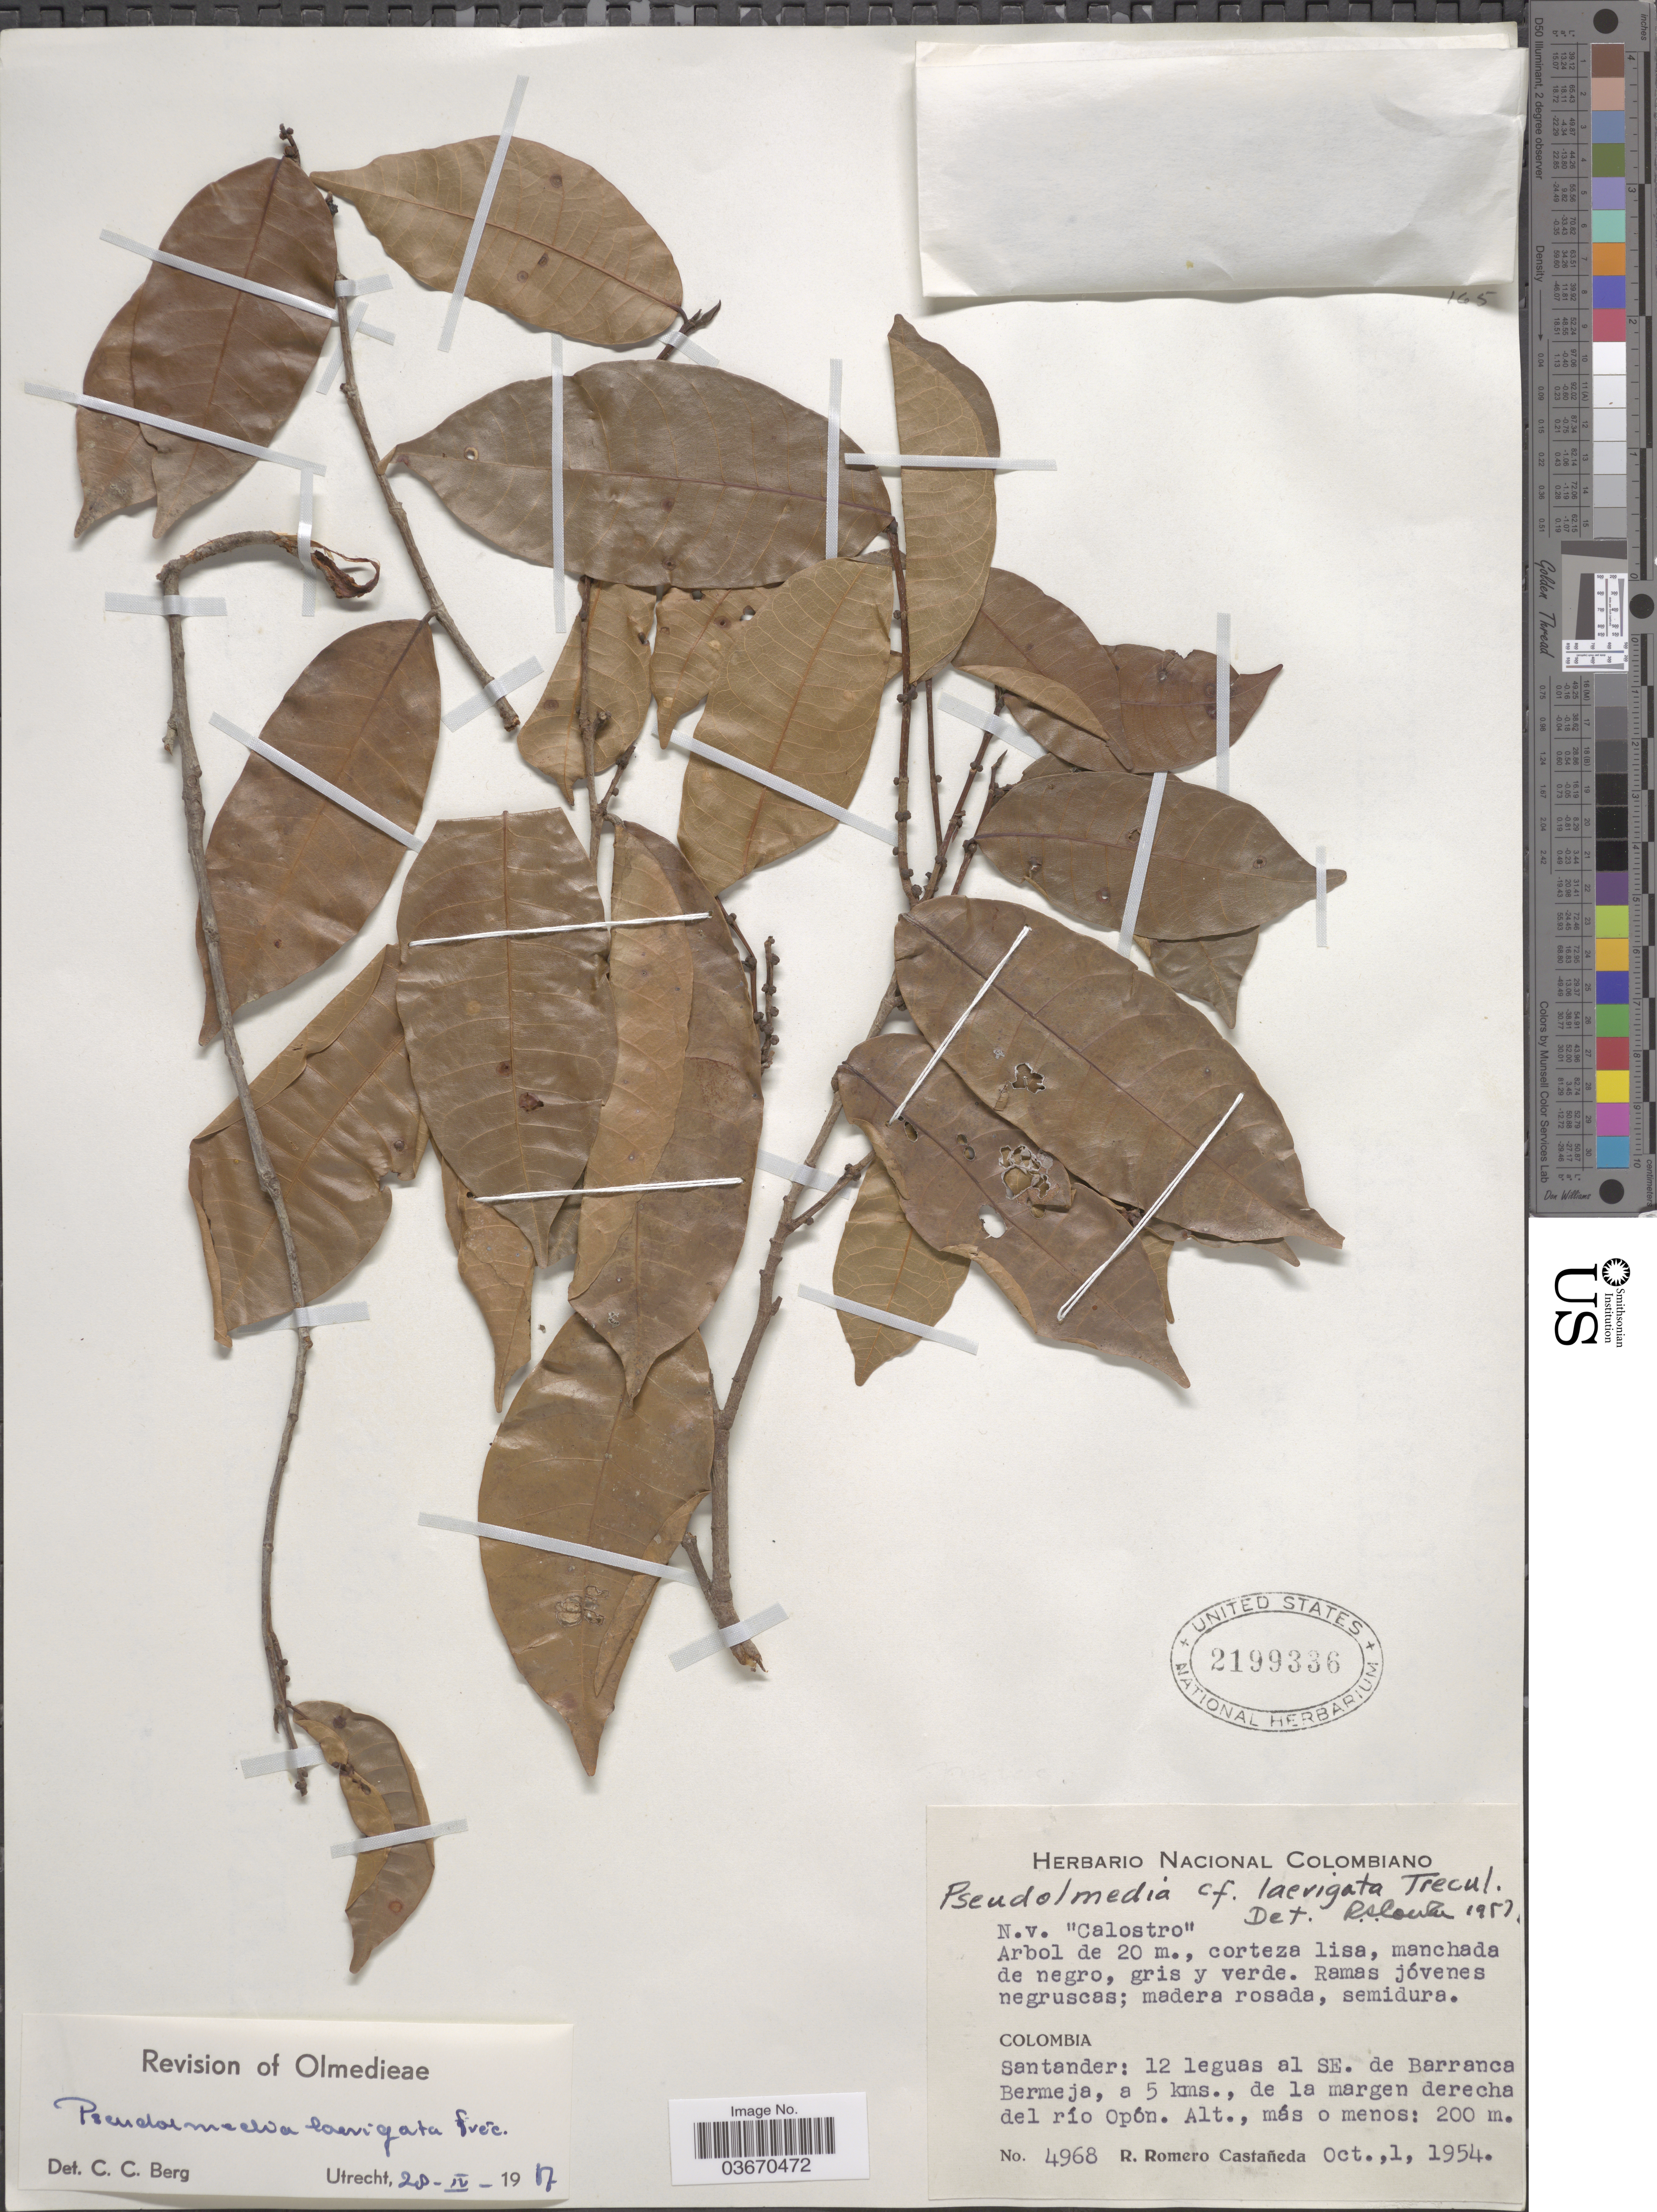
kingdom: Plantae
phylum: Tracheophyta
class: Magnoliopsida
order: Rosales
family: Moraceae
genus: Pseudolmedia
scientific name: Pseudolmedia laevigata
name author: Trécul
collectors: R. Romero Castañeda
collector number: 4968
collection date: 1954-10-01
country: Colombia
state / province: Santander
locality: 12 leguas al SE. de Barranca Bermeja, a 5 kms., de la margen derecha del río Opón.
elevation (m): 200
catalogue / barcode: US 2199336